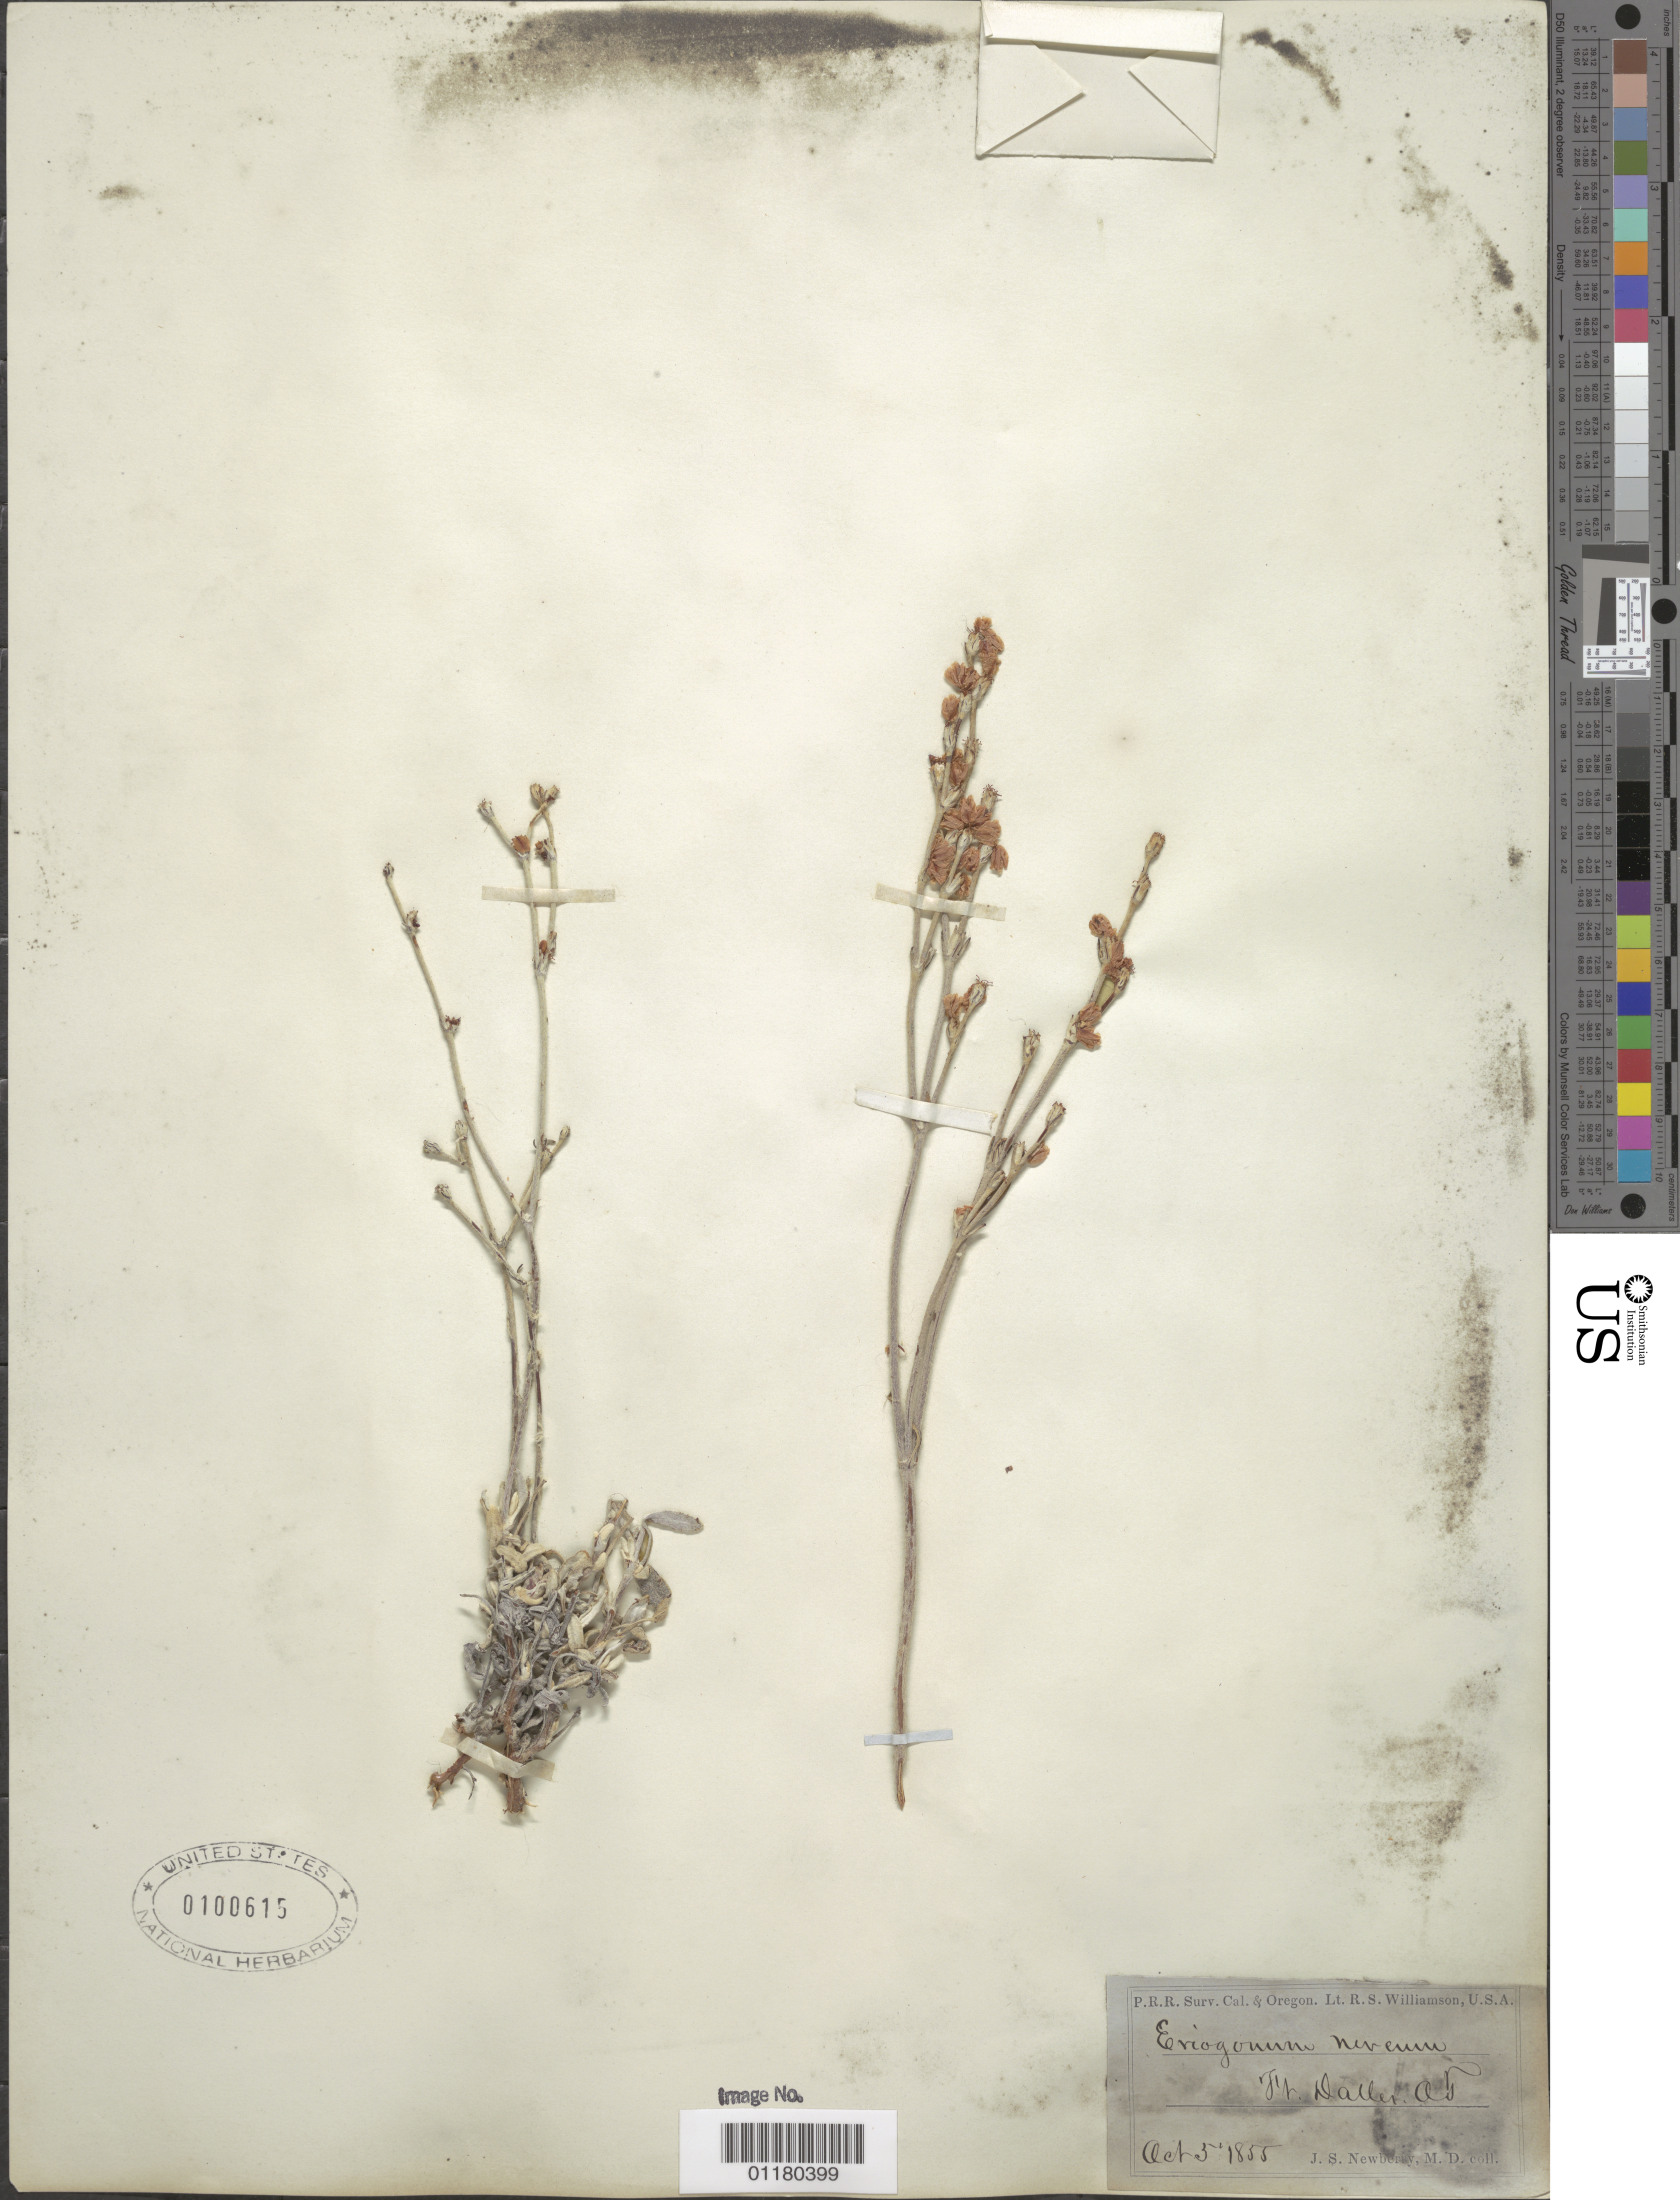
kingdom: Plantae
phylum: Tracheophyta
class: Magnoliopsida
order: Caryophyllales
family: Polygonaceae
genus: Eriogonum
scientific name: Eriogonum niverum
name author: Douglas ex Benth.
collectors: J. S. Newberry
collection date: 1855-10-05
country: United States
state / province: Oregon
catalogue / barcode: US 100615